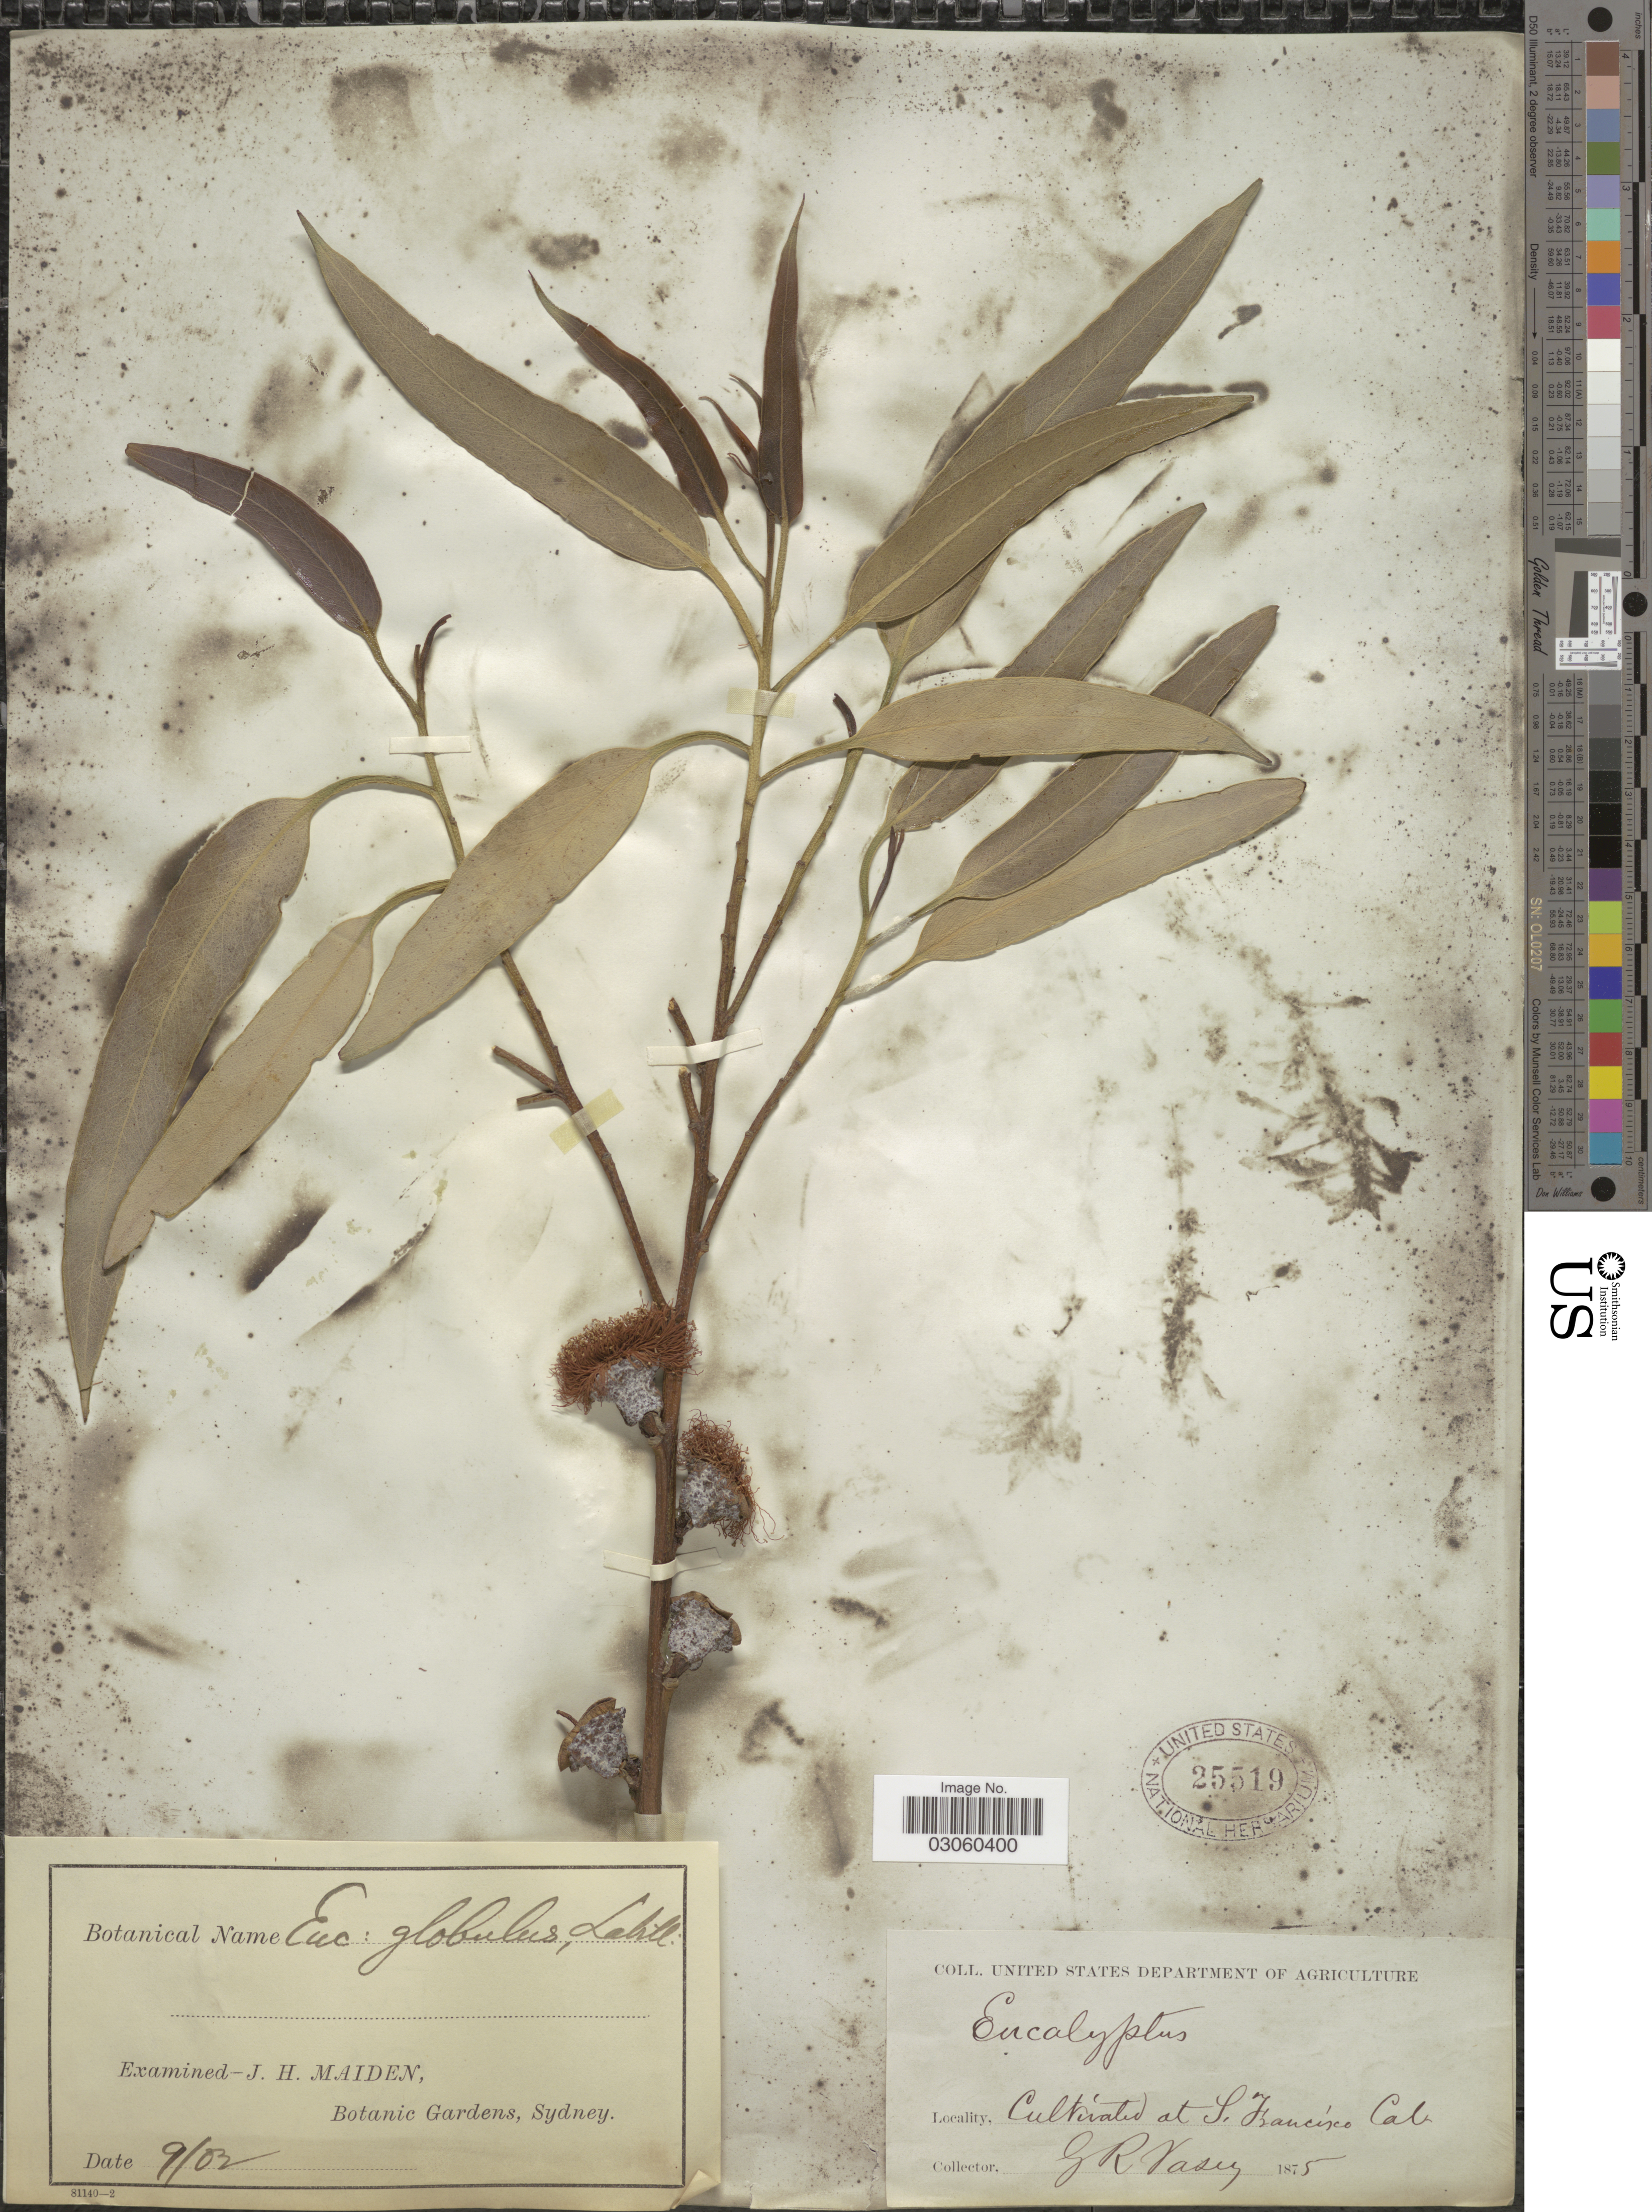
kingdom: Plantae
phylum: Tracheophyta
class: Magnoliopsida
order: Myrtales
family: Myrtaceae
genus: Eucalyptus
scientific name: Eucalyptus globulus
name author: Labill.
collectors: G. R. Vasey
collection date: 1875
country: United States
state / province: California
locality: Cultivated at S. Francisco Cal.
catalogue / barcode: US 25519